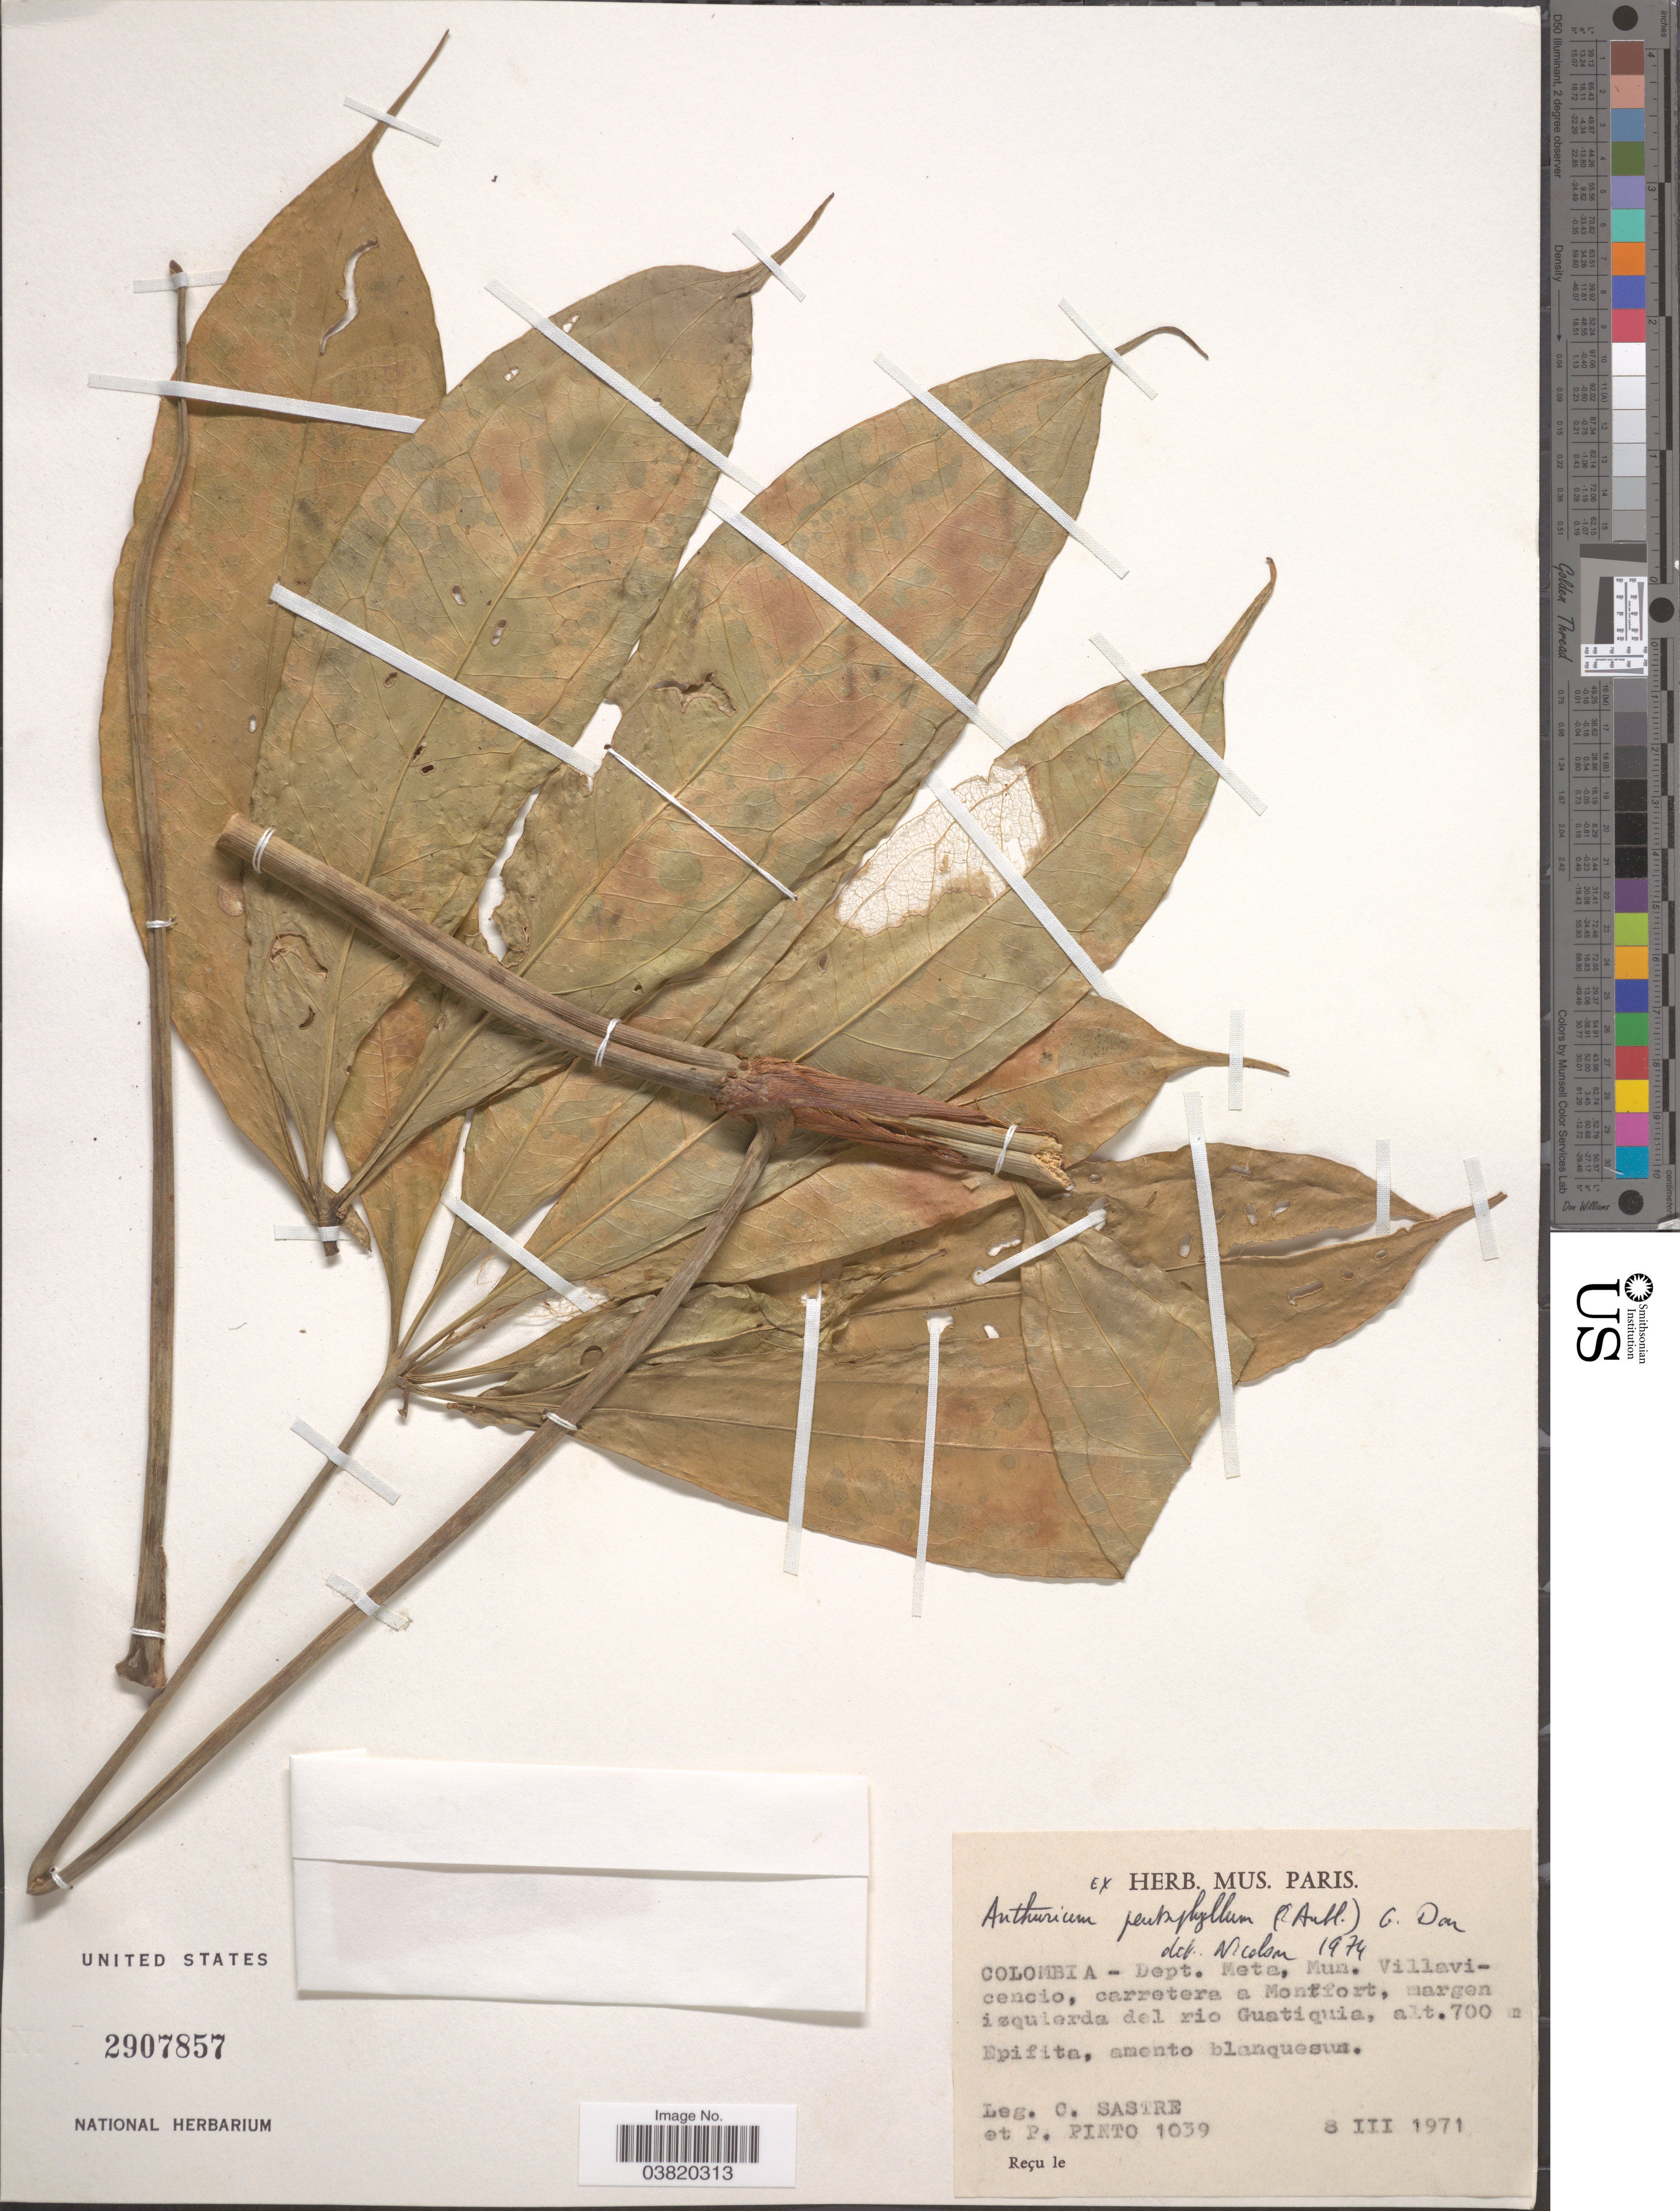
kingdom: Plantae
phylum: Tracheophyta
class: Liliopsida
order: Alismatales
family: Araceae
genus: Anthurium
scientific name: Anthurium pentaphyllum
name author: (Aubl.) G. Don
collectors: C. Sastre & P. Pinto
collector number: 1039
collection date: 1971-03-08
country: Colombia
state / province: Meta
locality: Dept. Meta, Mun. Villavicencio, carretera a Montfort, margen izquierda del rio Guatiquia.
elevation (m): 700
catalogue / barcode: US 2907857